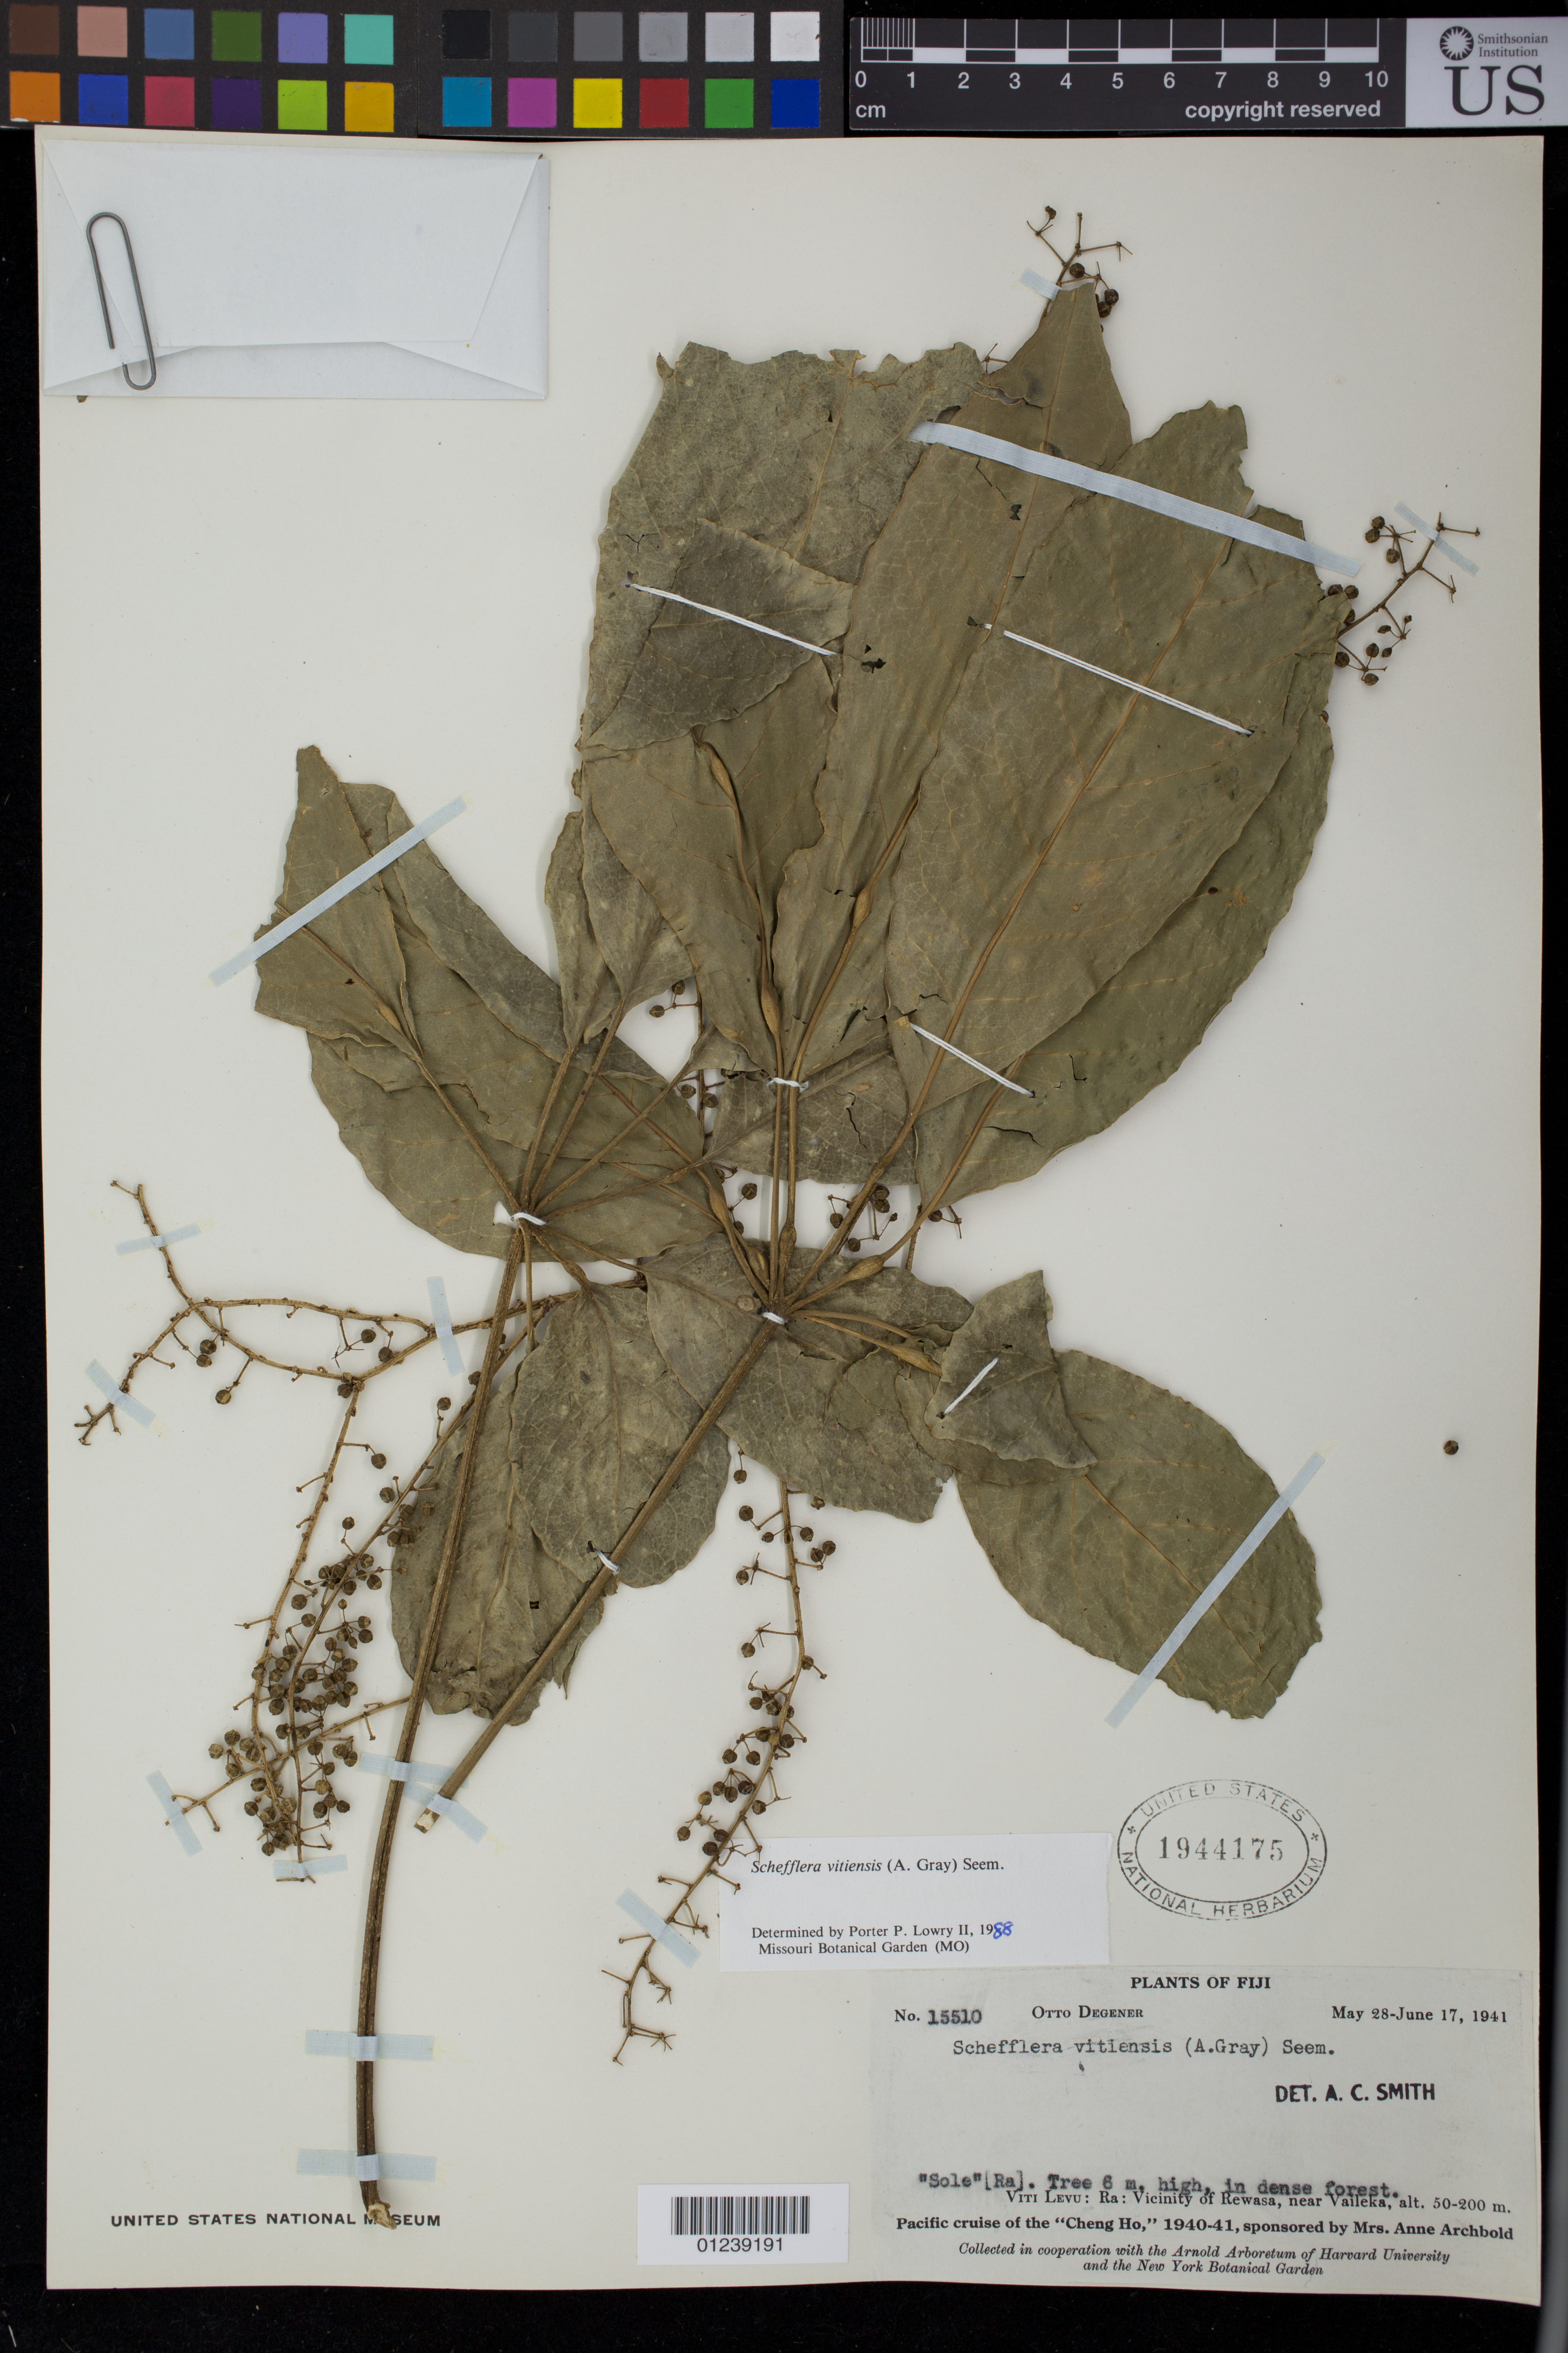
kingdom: Plantae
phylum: Tracheophyta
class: Magnoliopsida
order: Apiales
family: Araliaceae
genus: Schefflera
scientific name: Schefflera vitiensis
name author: (A. Gray) Seem.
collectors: O. Degener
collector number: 15510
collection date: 1941-05-28/1941-06-17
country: Fiji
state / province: Western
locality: Viti Levu: Ra: Vicinity of Rewasa, near Vaileka.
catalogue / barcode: US 1944175